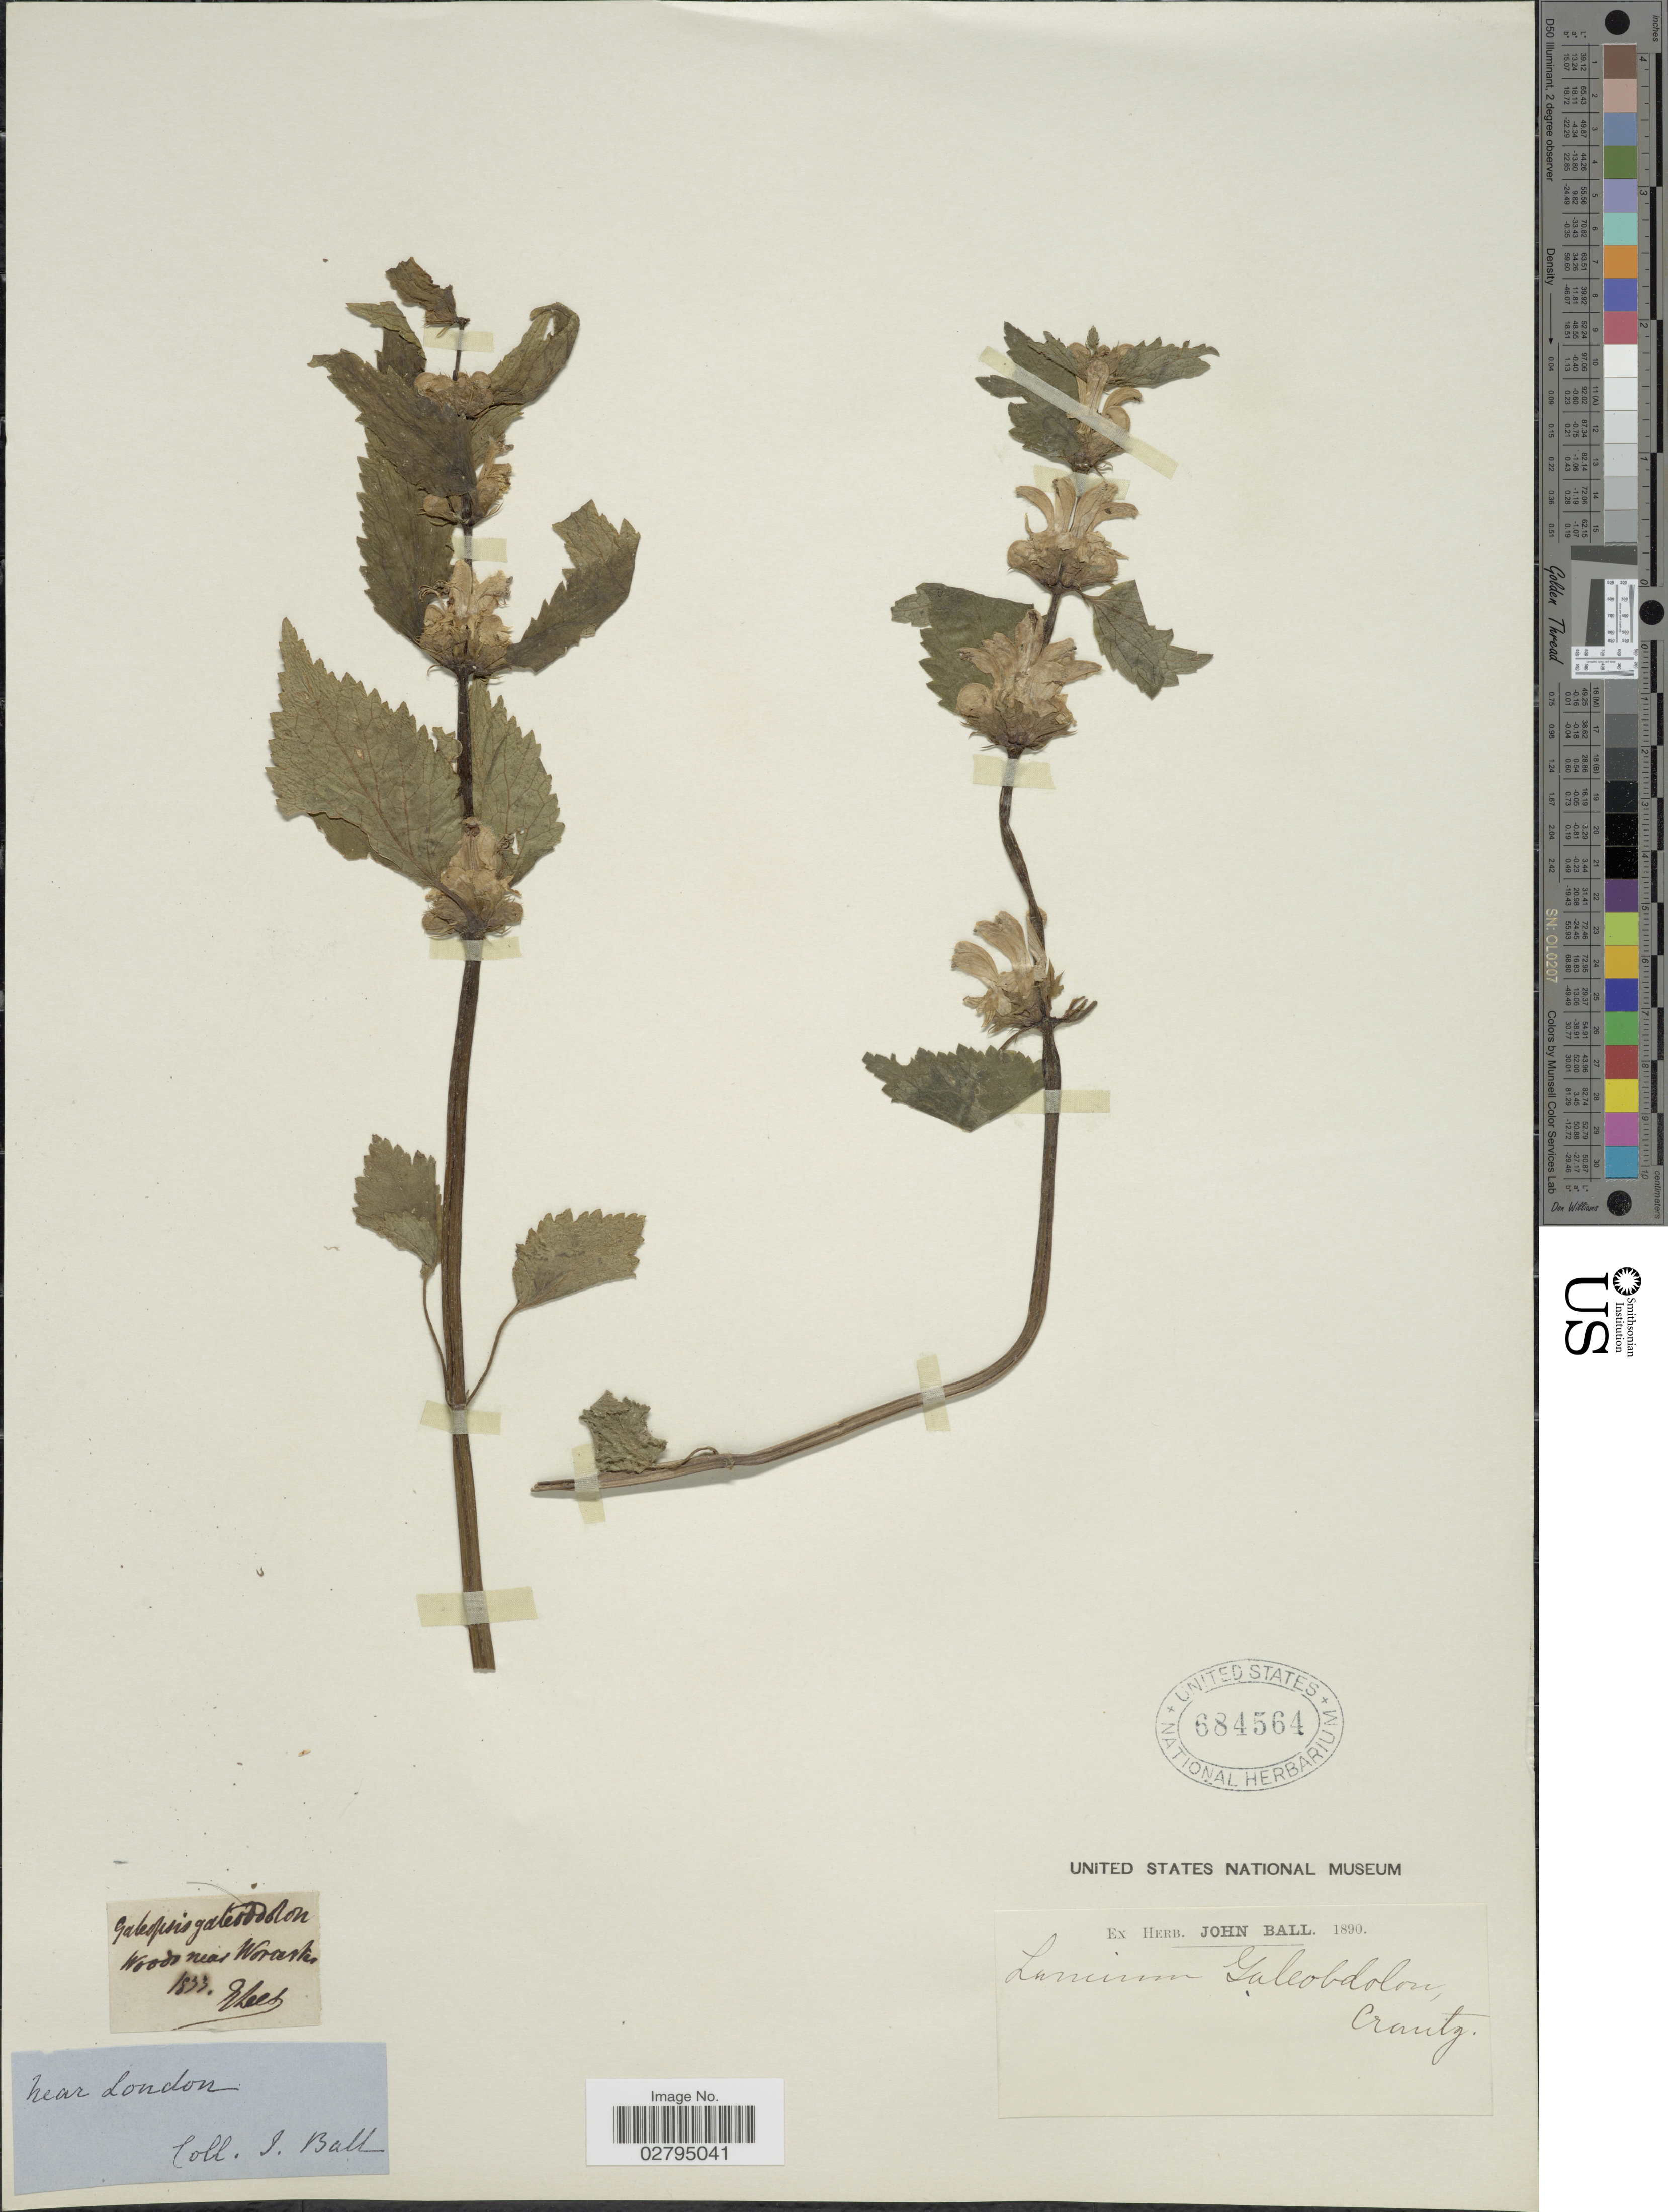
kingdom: Plantae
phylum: Tracheophyta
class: Magnoliopsida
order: Lamiales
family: Lamiaceae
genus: Lamium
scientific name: Lamium galeobdolon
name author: (L.) L.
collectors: J. Ball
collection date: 1833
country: United Kingdom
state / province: England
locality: Near London. Woods near Worcester.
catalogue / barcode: US 684564